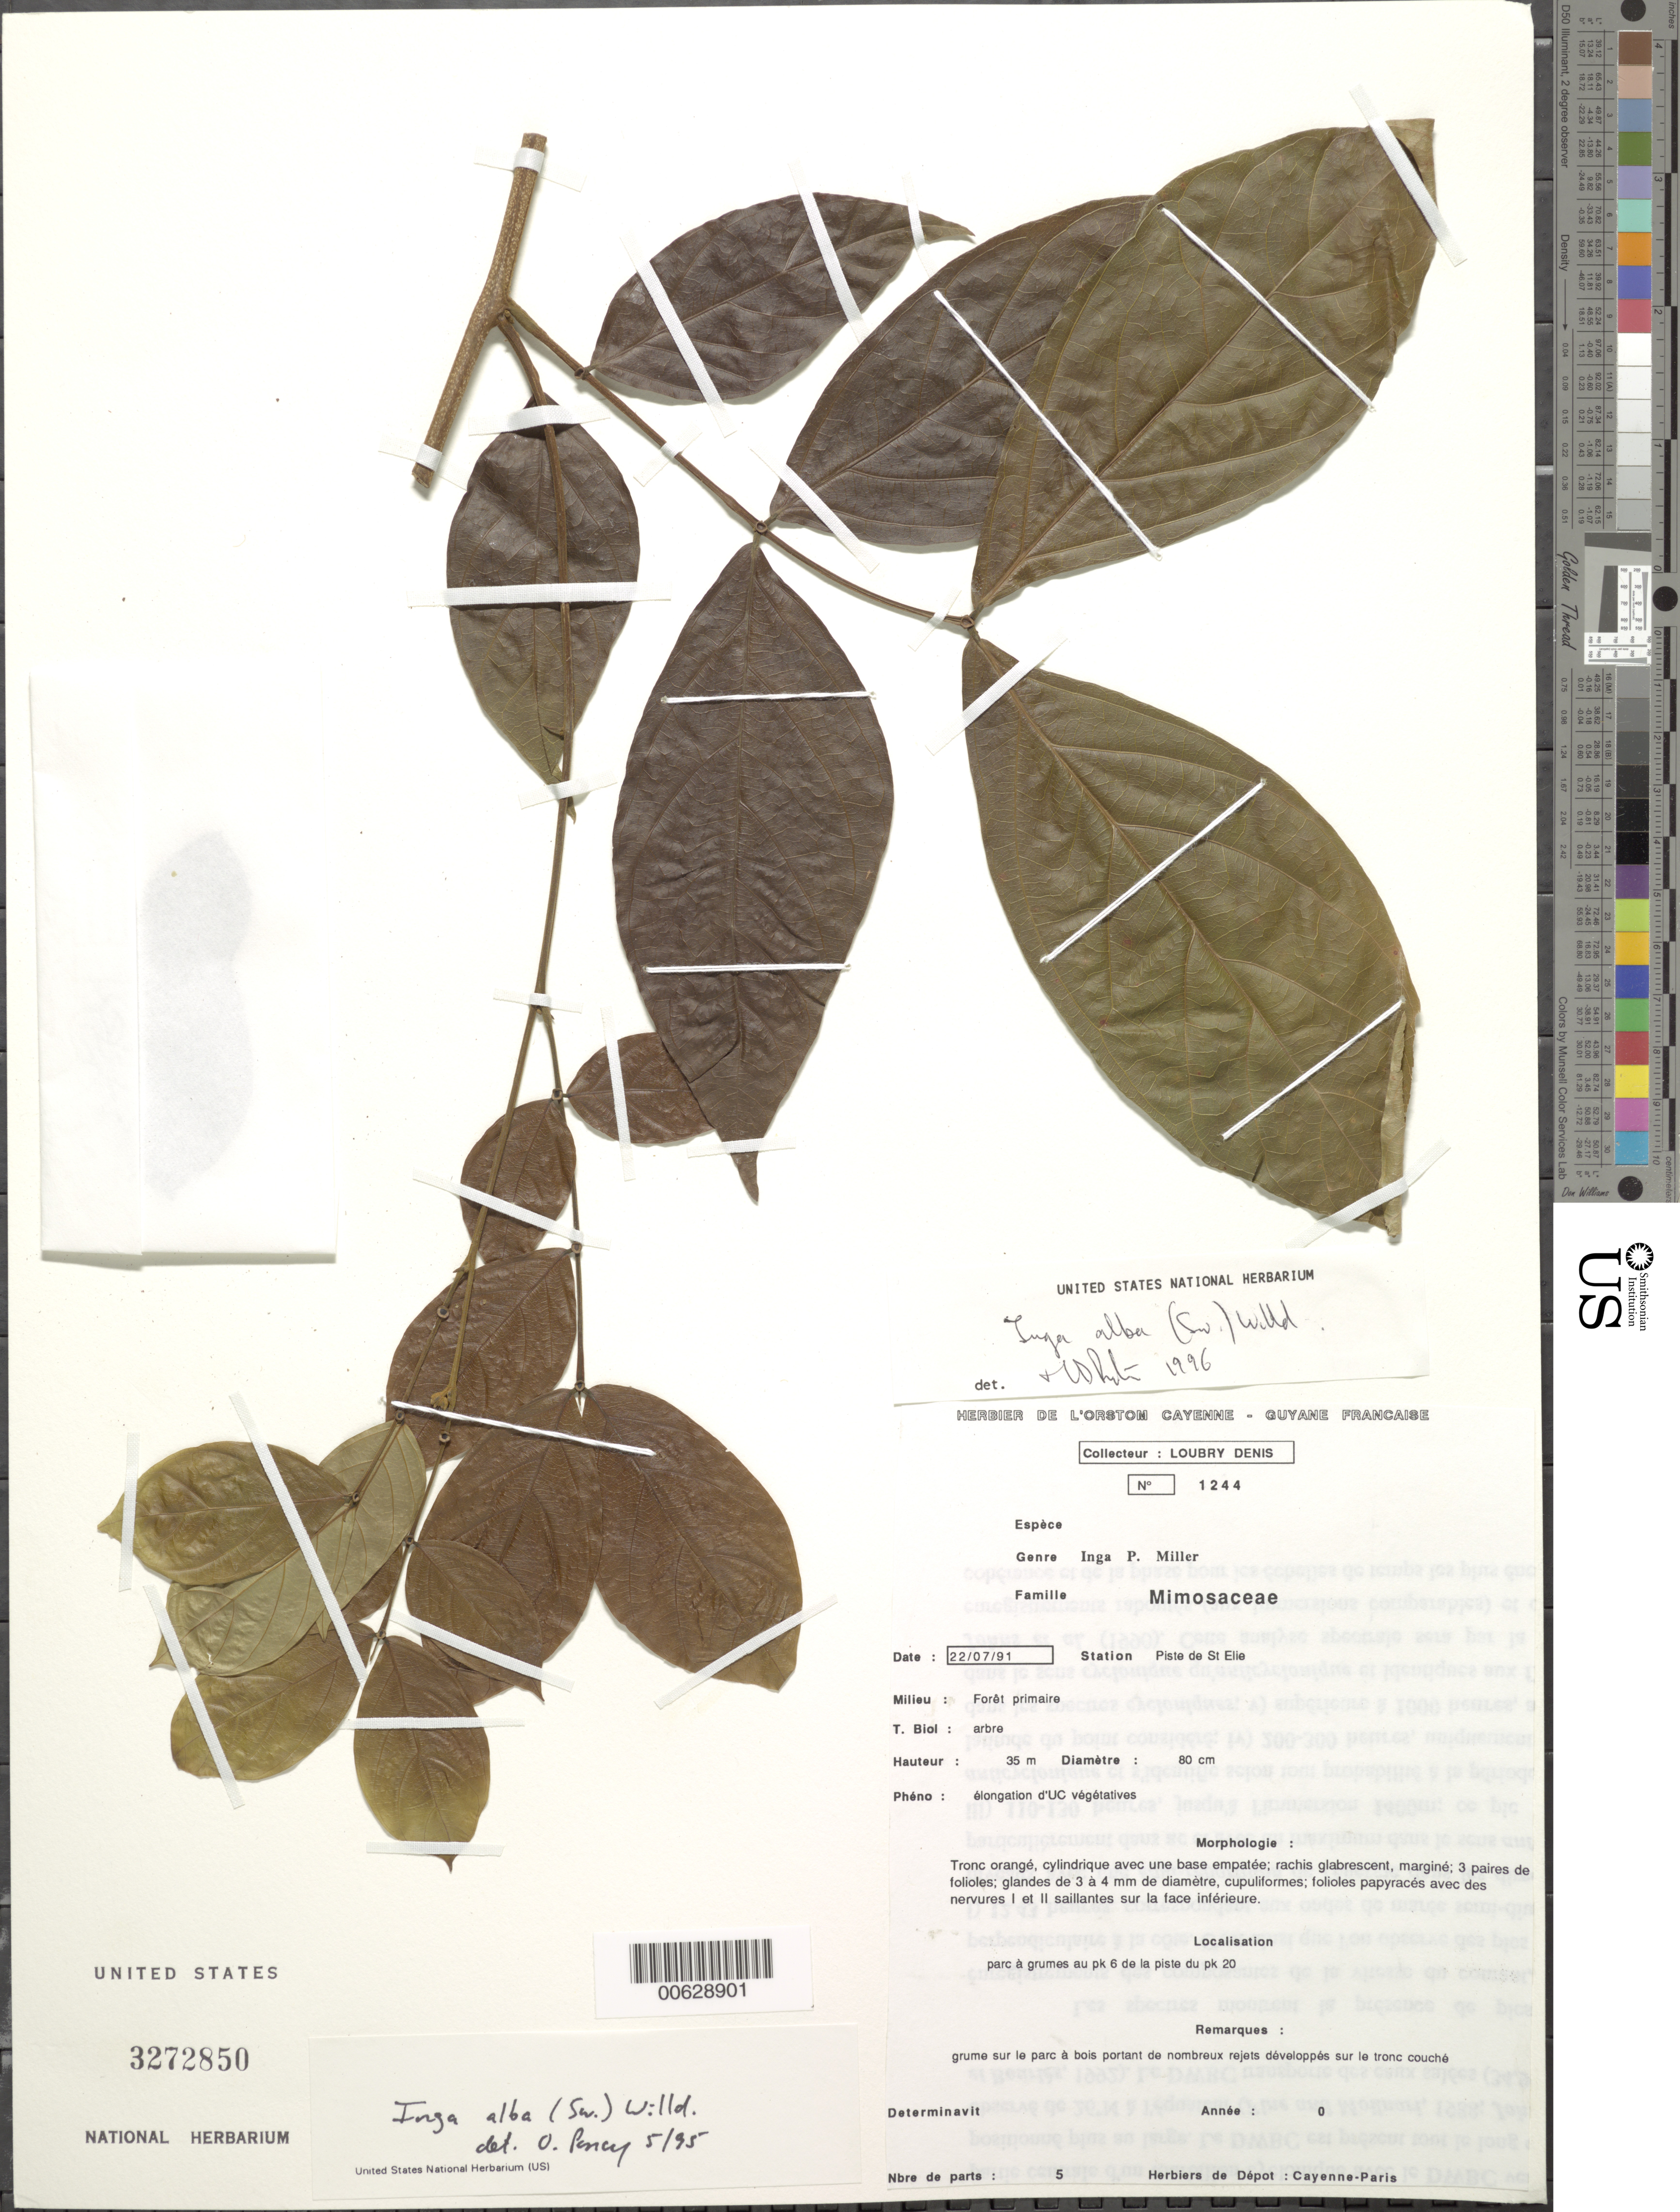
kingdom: Plantae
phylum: Tracheophyta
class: Magnoliopsida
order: Fabales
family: Fabaceae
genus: Inga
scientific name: Inga alba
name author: (Sw.) Willd.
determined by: Pennington, --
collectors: D. Loubry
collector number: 1244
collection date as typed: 22-Jul-91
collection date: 1991-07-22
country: French Guiana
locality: Piste de Saint-Élie; parc a grumes au pk 6 de la piste du pk 20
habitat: Foret primaire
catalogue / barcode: US 3272850